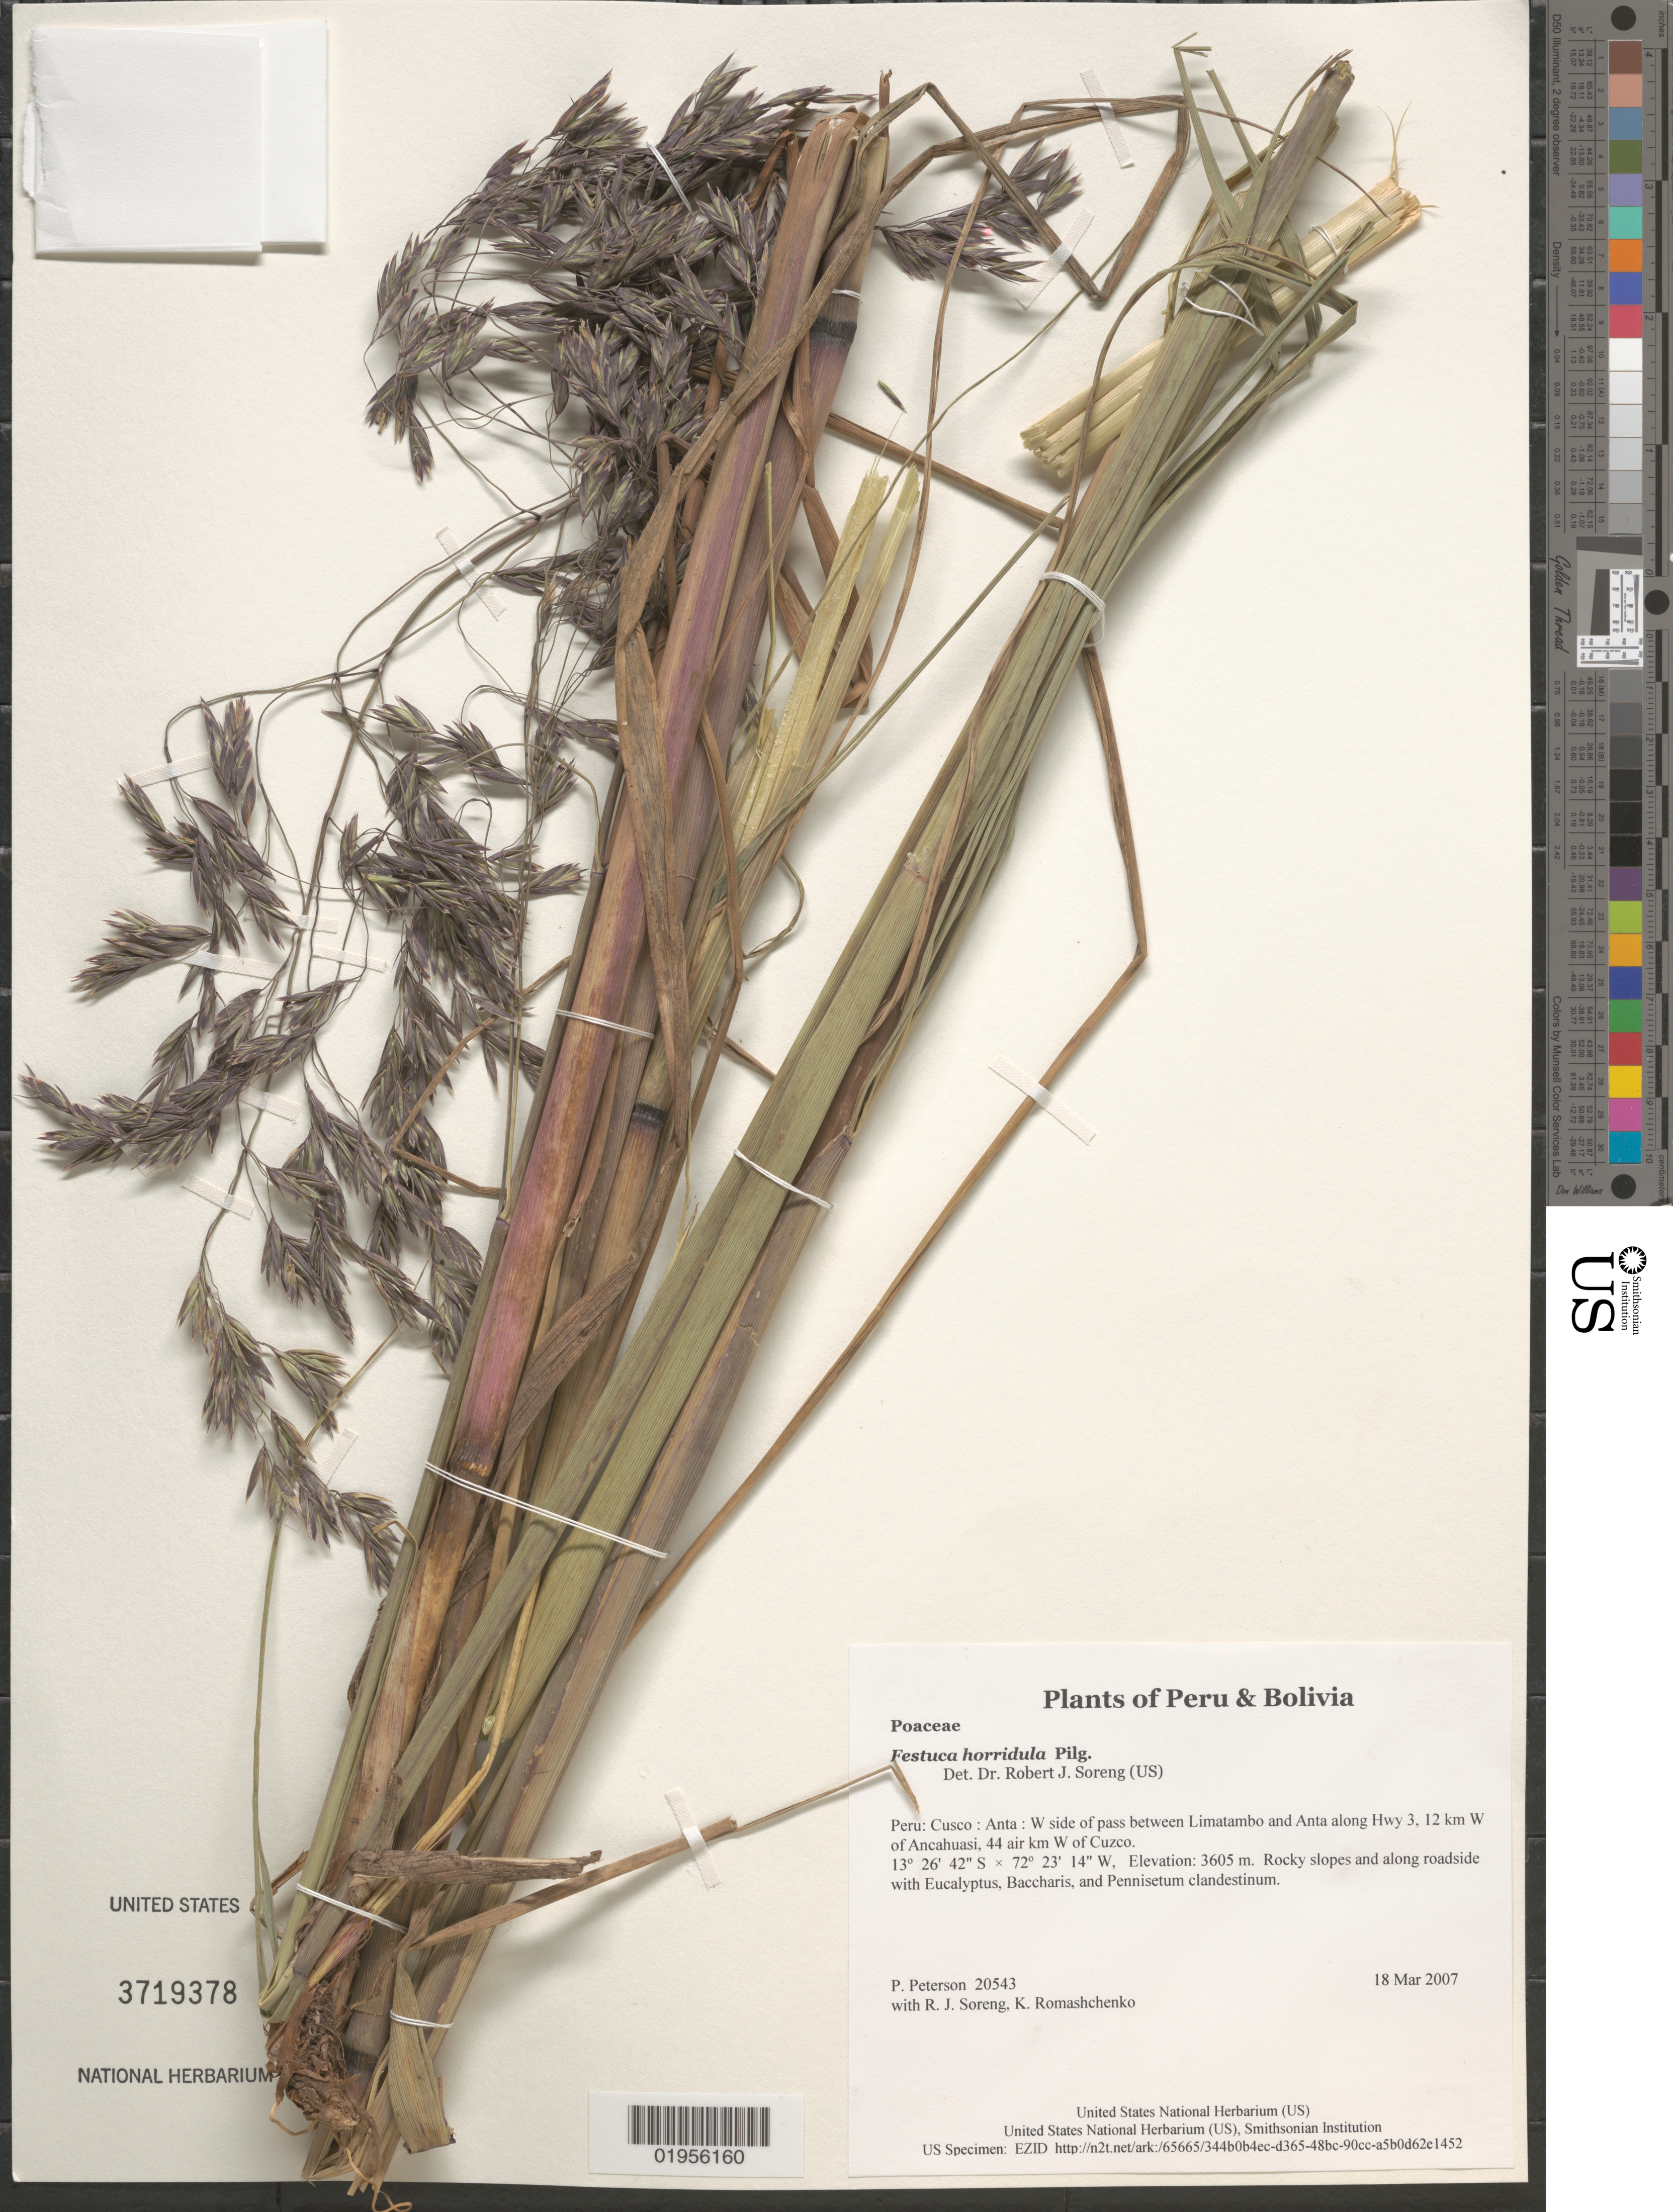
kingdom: Plantae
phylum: Tracheophyta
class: Liliopsida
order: Poales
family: Poaceae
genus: Festuca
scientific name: Festuca horridula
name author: Pilg.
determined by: Soreng, Robert J., Research Associate (BOT), Smithsonian Institution - National Museum of Natural History (UNITED STATES)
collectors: P. M. Peterson, R. J. Soreng & K. Romashchenko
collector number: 20543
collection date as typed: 18 Mar 2007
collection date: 2007-03-18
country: Peru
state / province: Cusco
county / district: Anta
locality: W side of pass between Limatambo and Anta along Hwy 3, 12 km W of Ancahuasi, 44 air km W of Cuzco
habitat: Rocky slopes and along roadside with Eucalyptus, Baccharis, and Pennisetum clandestinum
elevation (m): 3605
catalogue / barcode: US 3719378